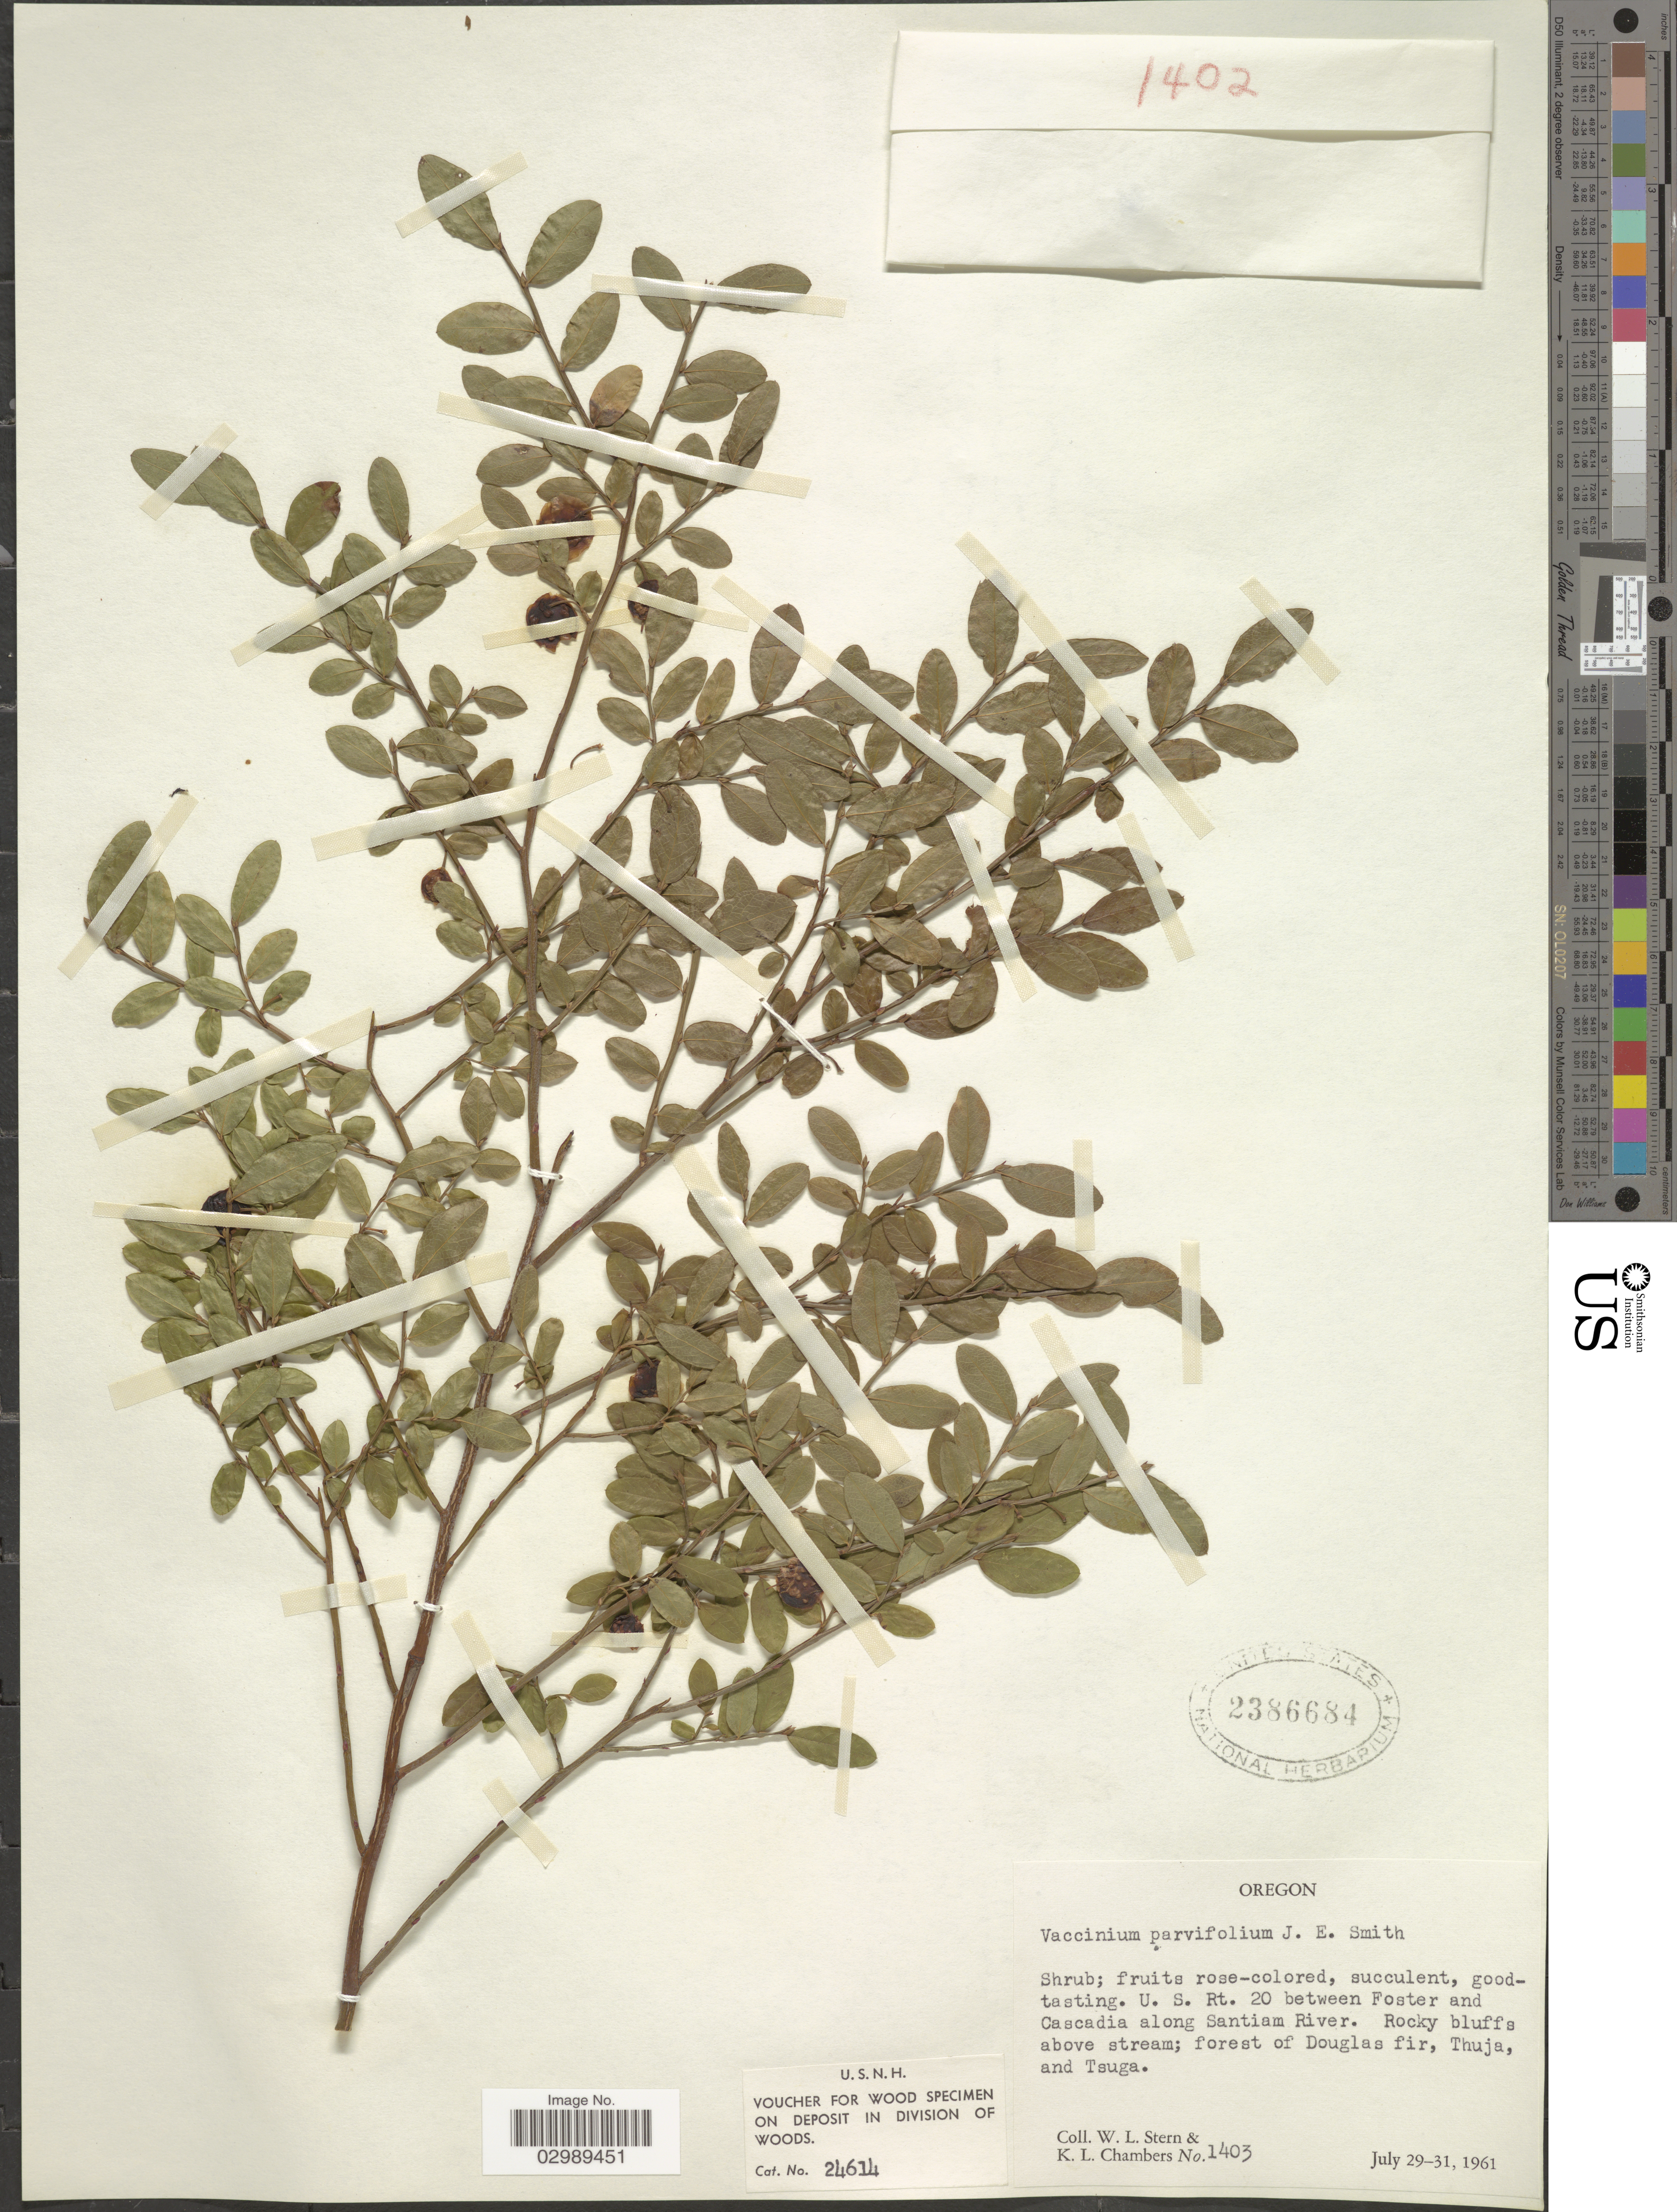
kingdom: Plantae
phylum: Tracheophyta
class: Magnoliopsida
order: Ericales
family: Ericaceae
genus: Vaccinium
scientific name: Vaccinium parvifolium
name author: Small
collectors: W. L. Stern & K. Chambers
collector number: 1403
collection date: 1961-07-29/1961-07-31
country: United States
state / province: Oregon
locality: U.S. Rt. 20 between Foster and Cascadia along Santiam River.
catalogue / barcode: US 2386684